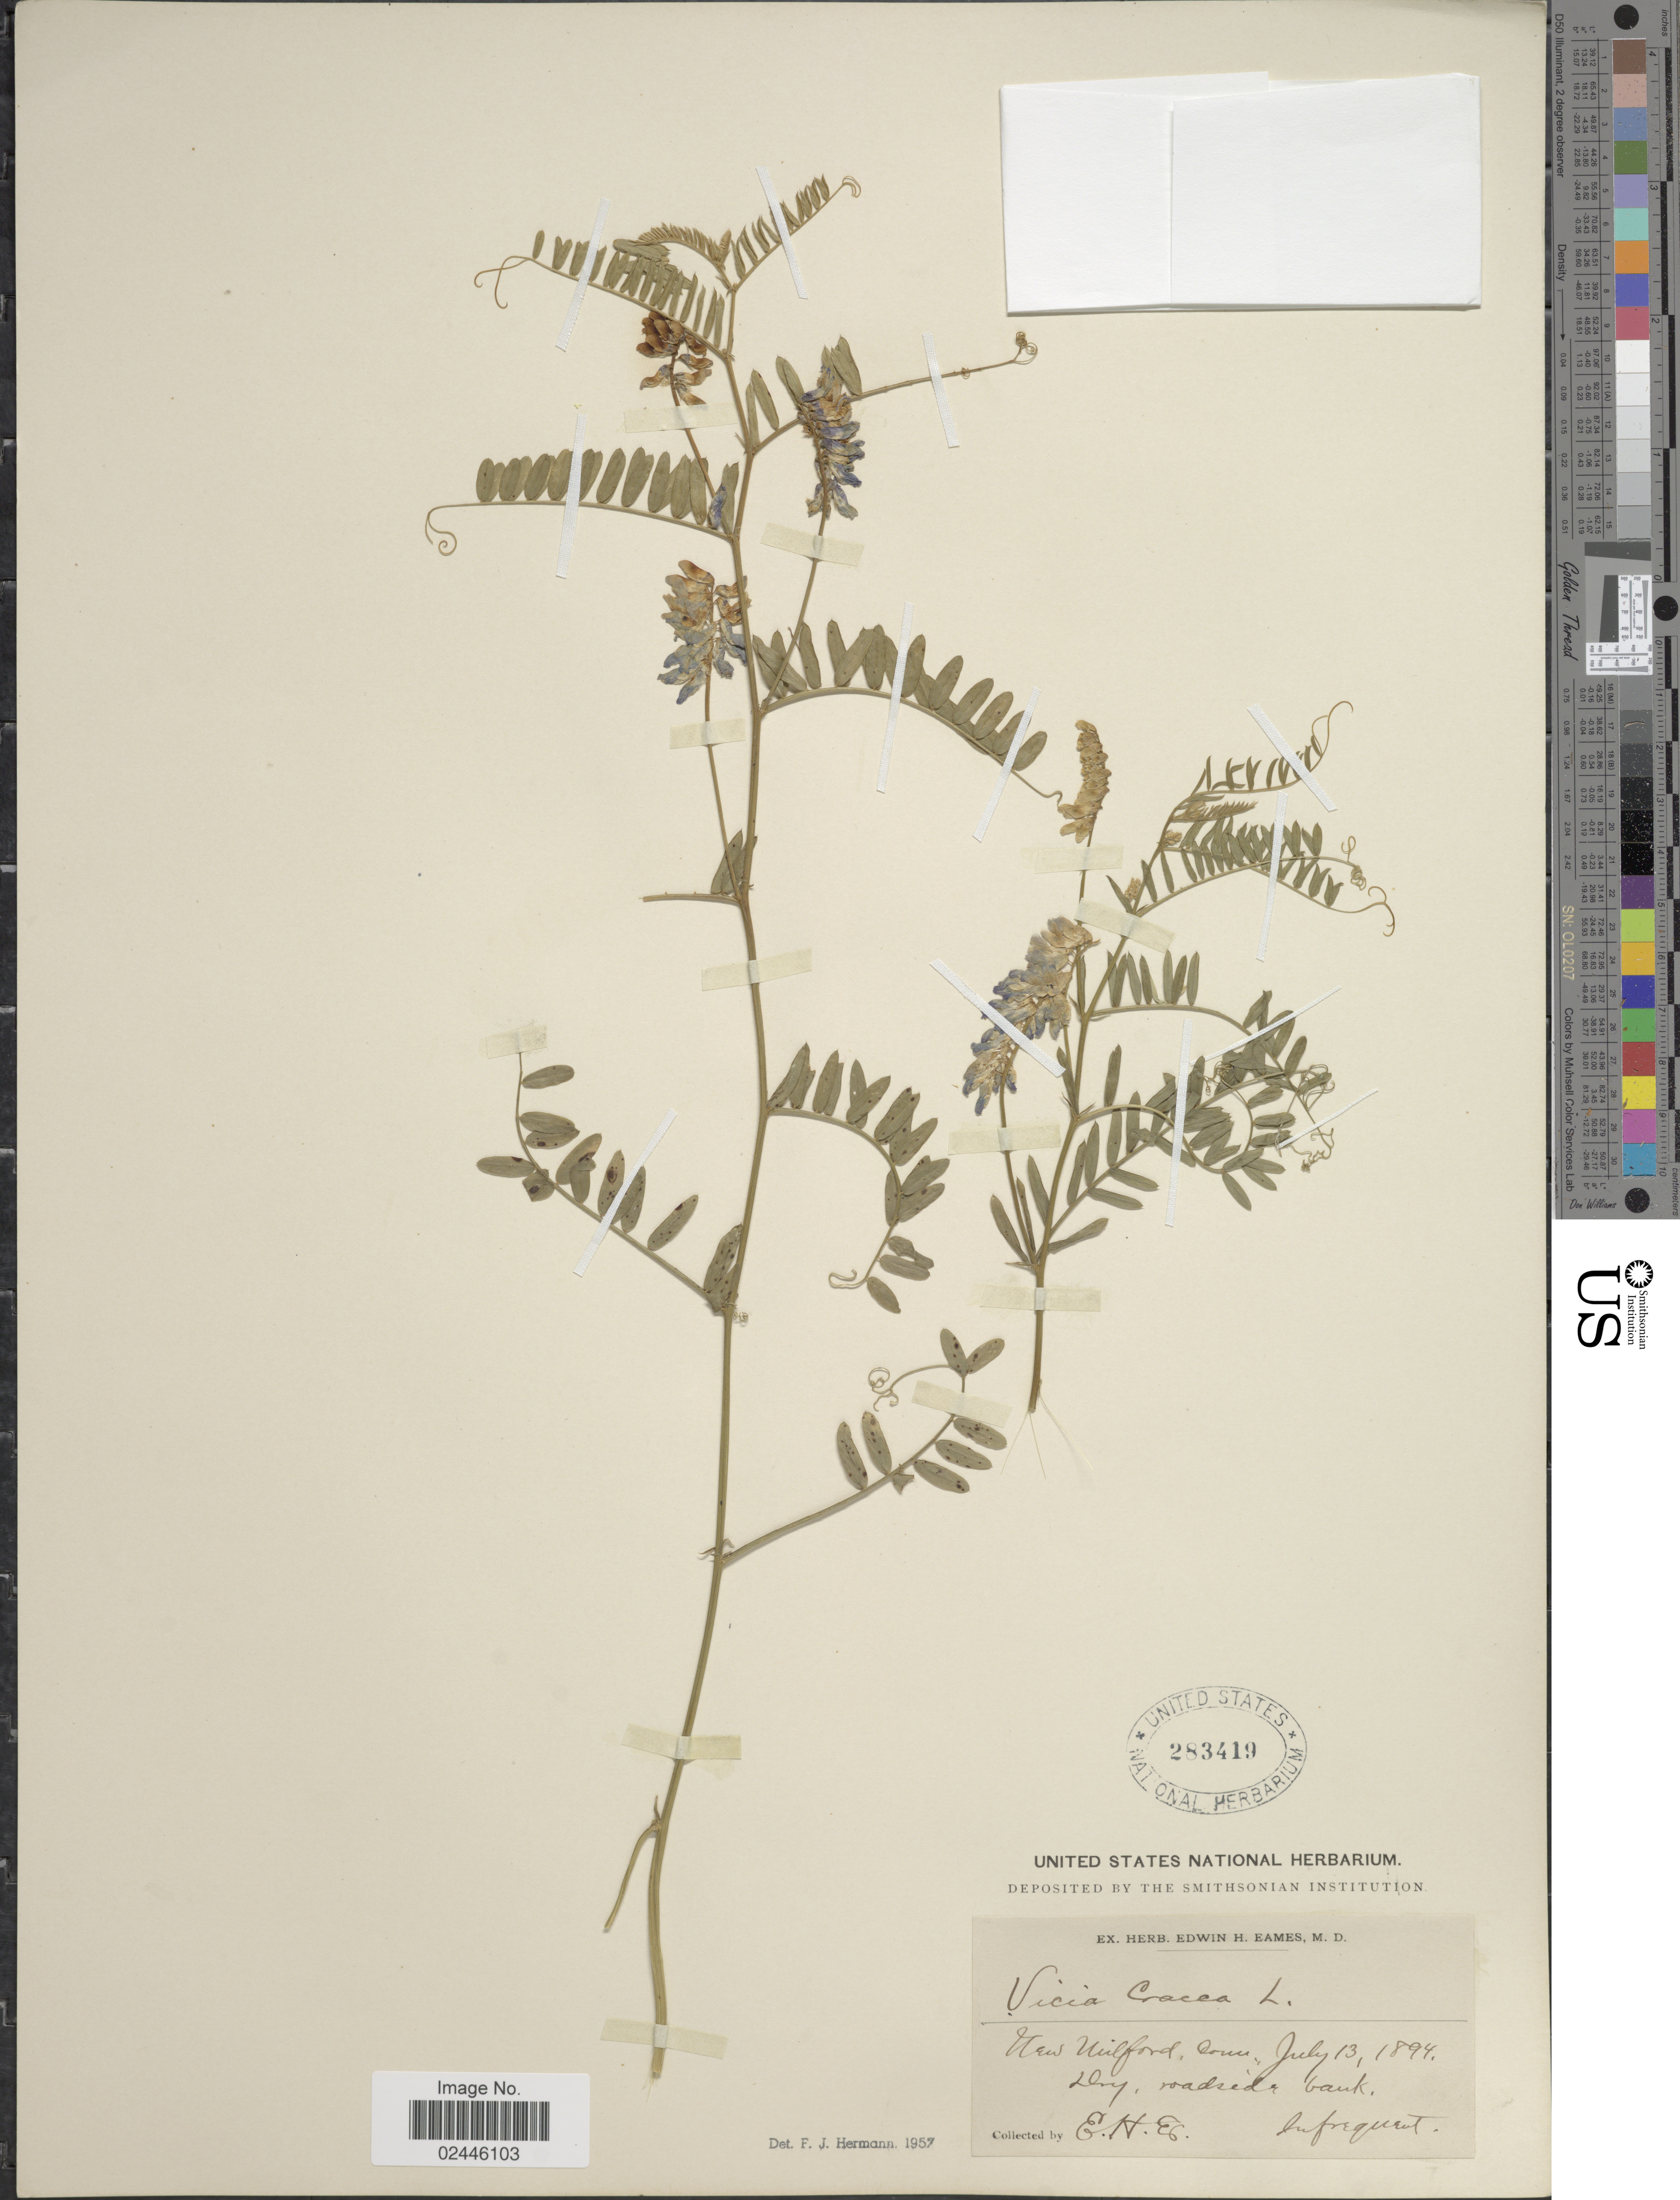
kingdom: Plantae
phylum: Tracheophyta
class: Magnoliopsida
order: Fabales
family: Fabaceae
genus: Vicia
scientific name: Vicia cracca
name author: L.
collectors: E. H. Eames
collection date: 1894-07-13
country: United States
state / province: Connecticut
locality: New Milford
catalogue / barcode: US 283419